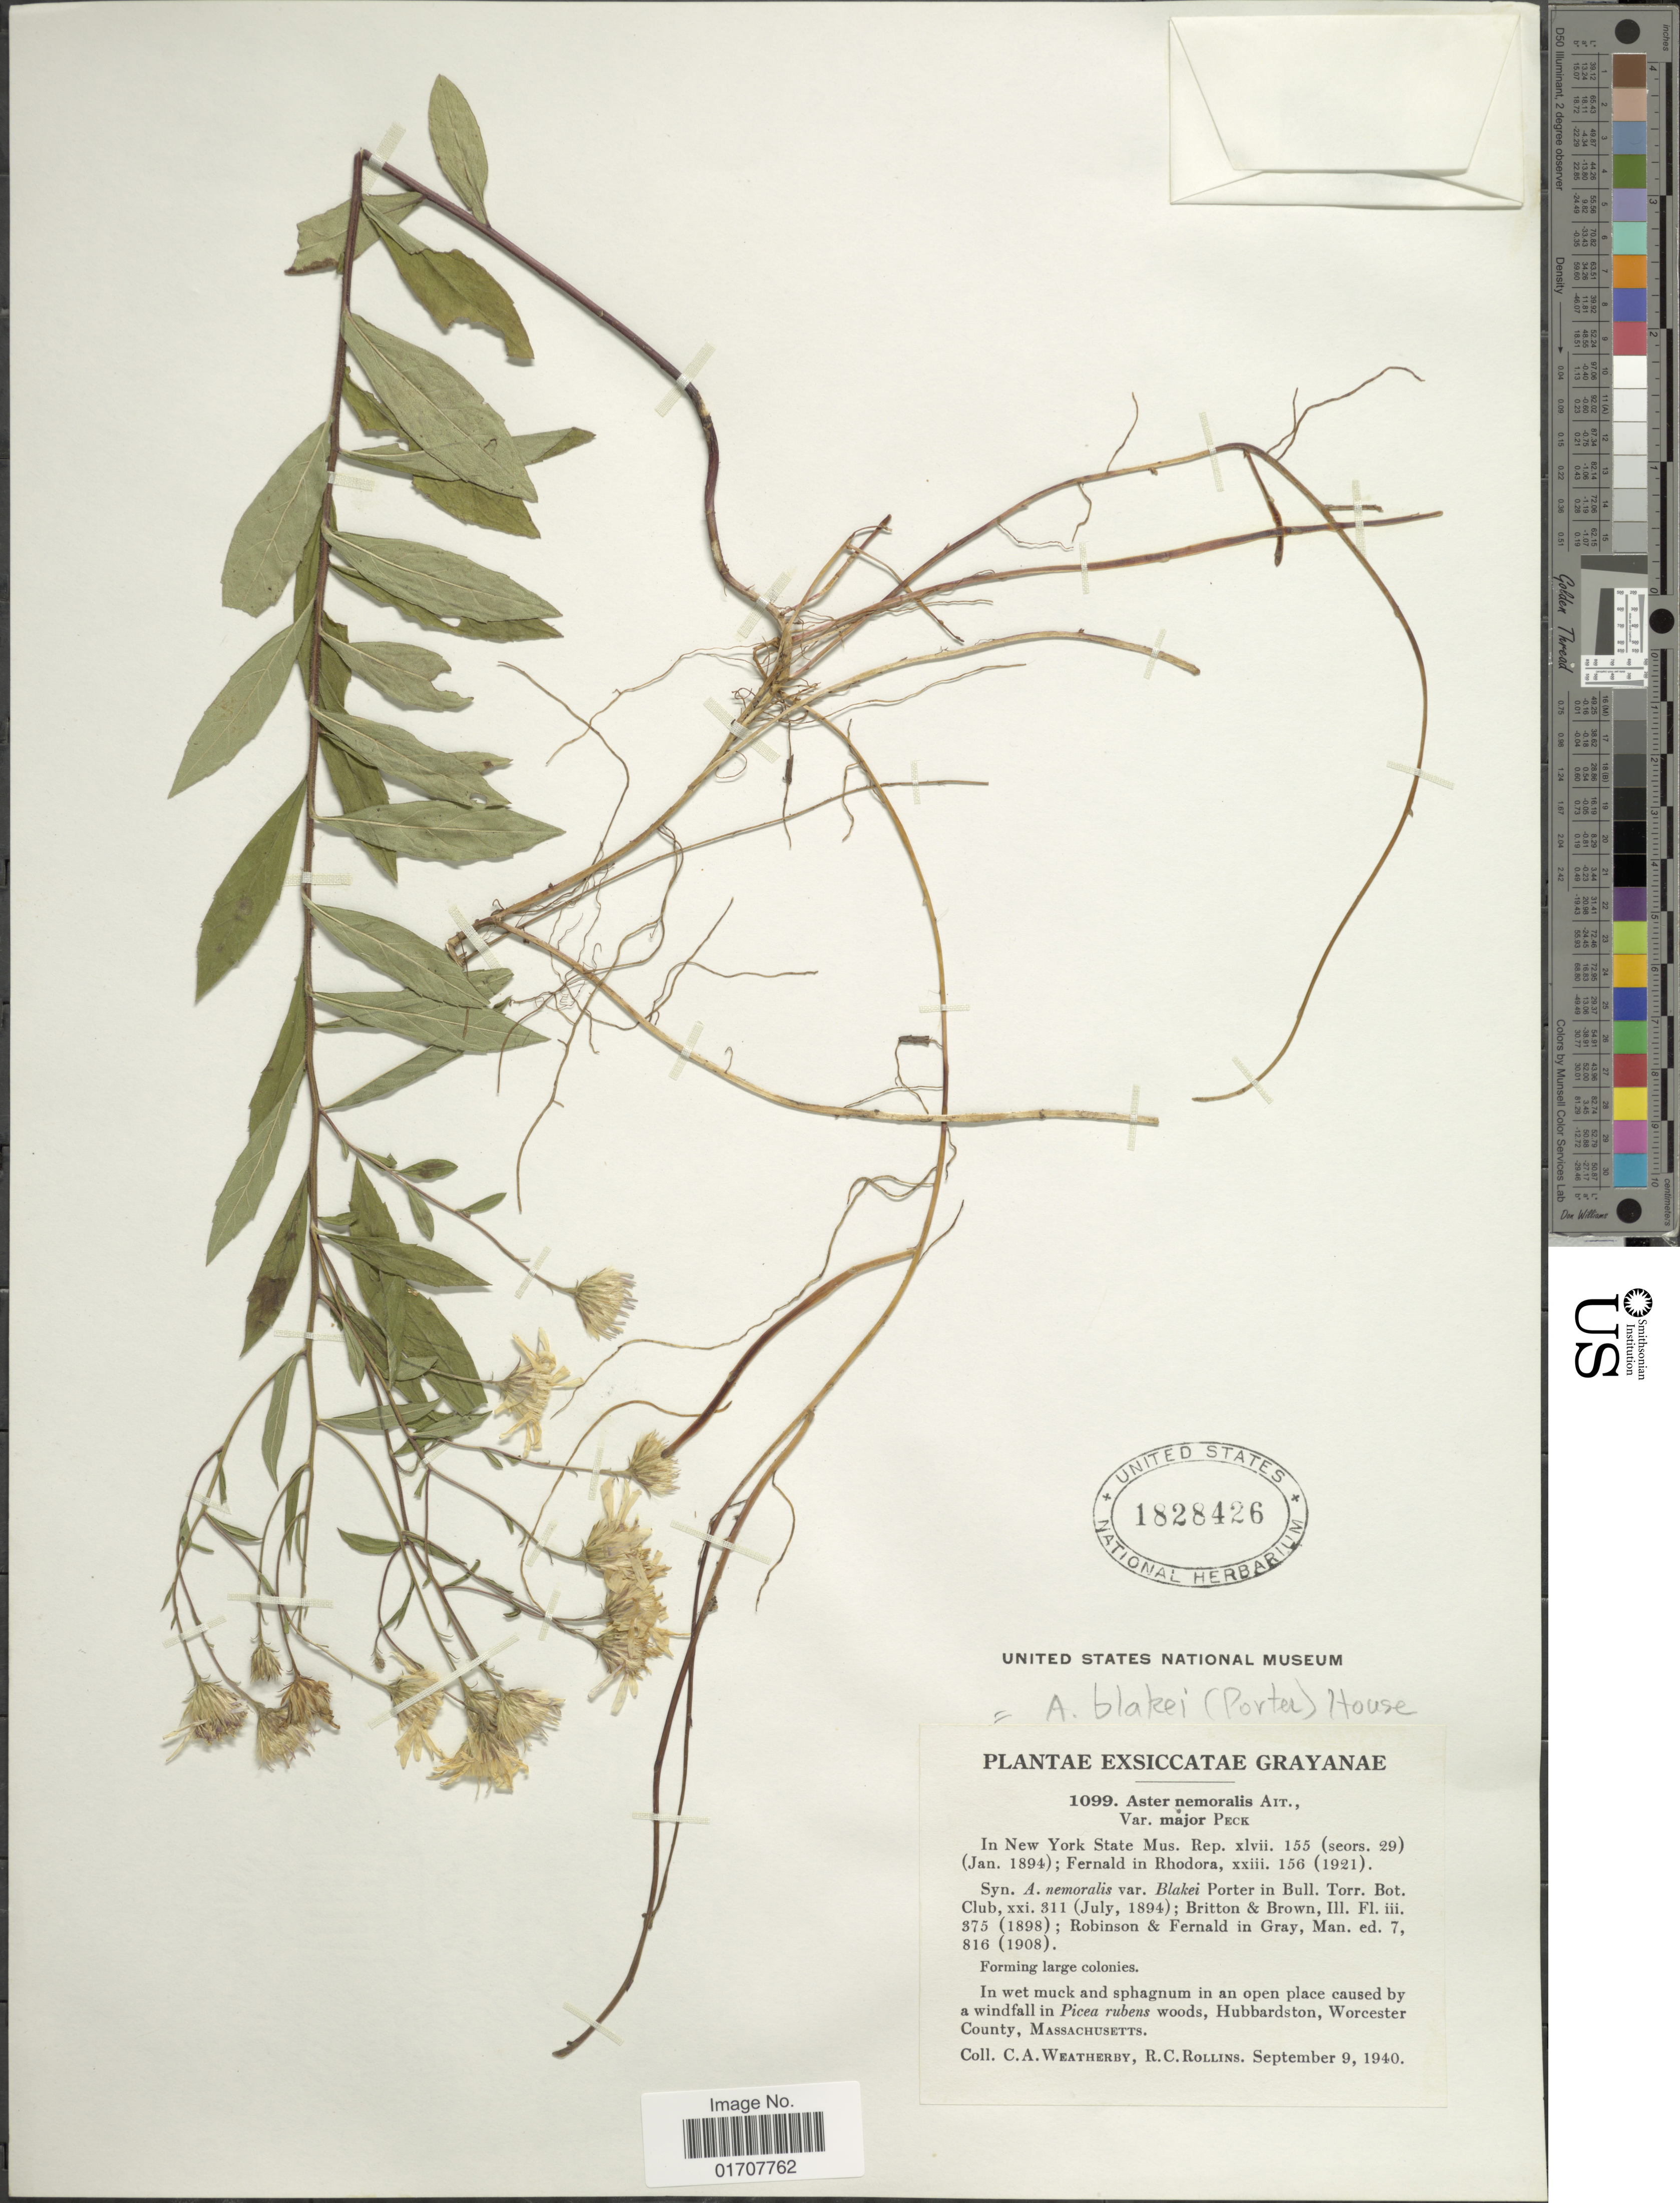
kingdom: Plantae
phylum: Tracheophyta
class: Magnoliopsida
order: Asterales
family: Asteraceae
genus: Oclemena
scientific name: Oclemena x blakei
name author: (Porter) G.L. Nesom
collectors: C. A. Weatherby & R. C. Rollins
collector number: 1099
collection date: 1940-09-09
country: United States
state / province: Massachusetts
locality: In wet muck and sphagnum in an open place caused by a windfall in Picea rubens woods, Hubbardston, Worcester County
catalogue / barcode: US 1828426